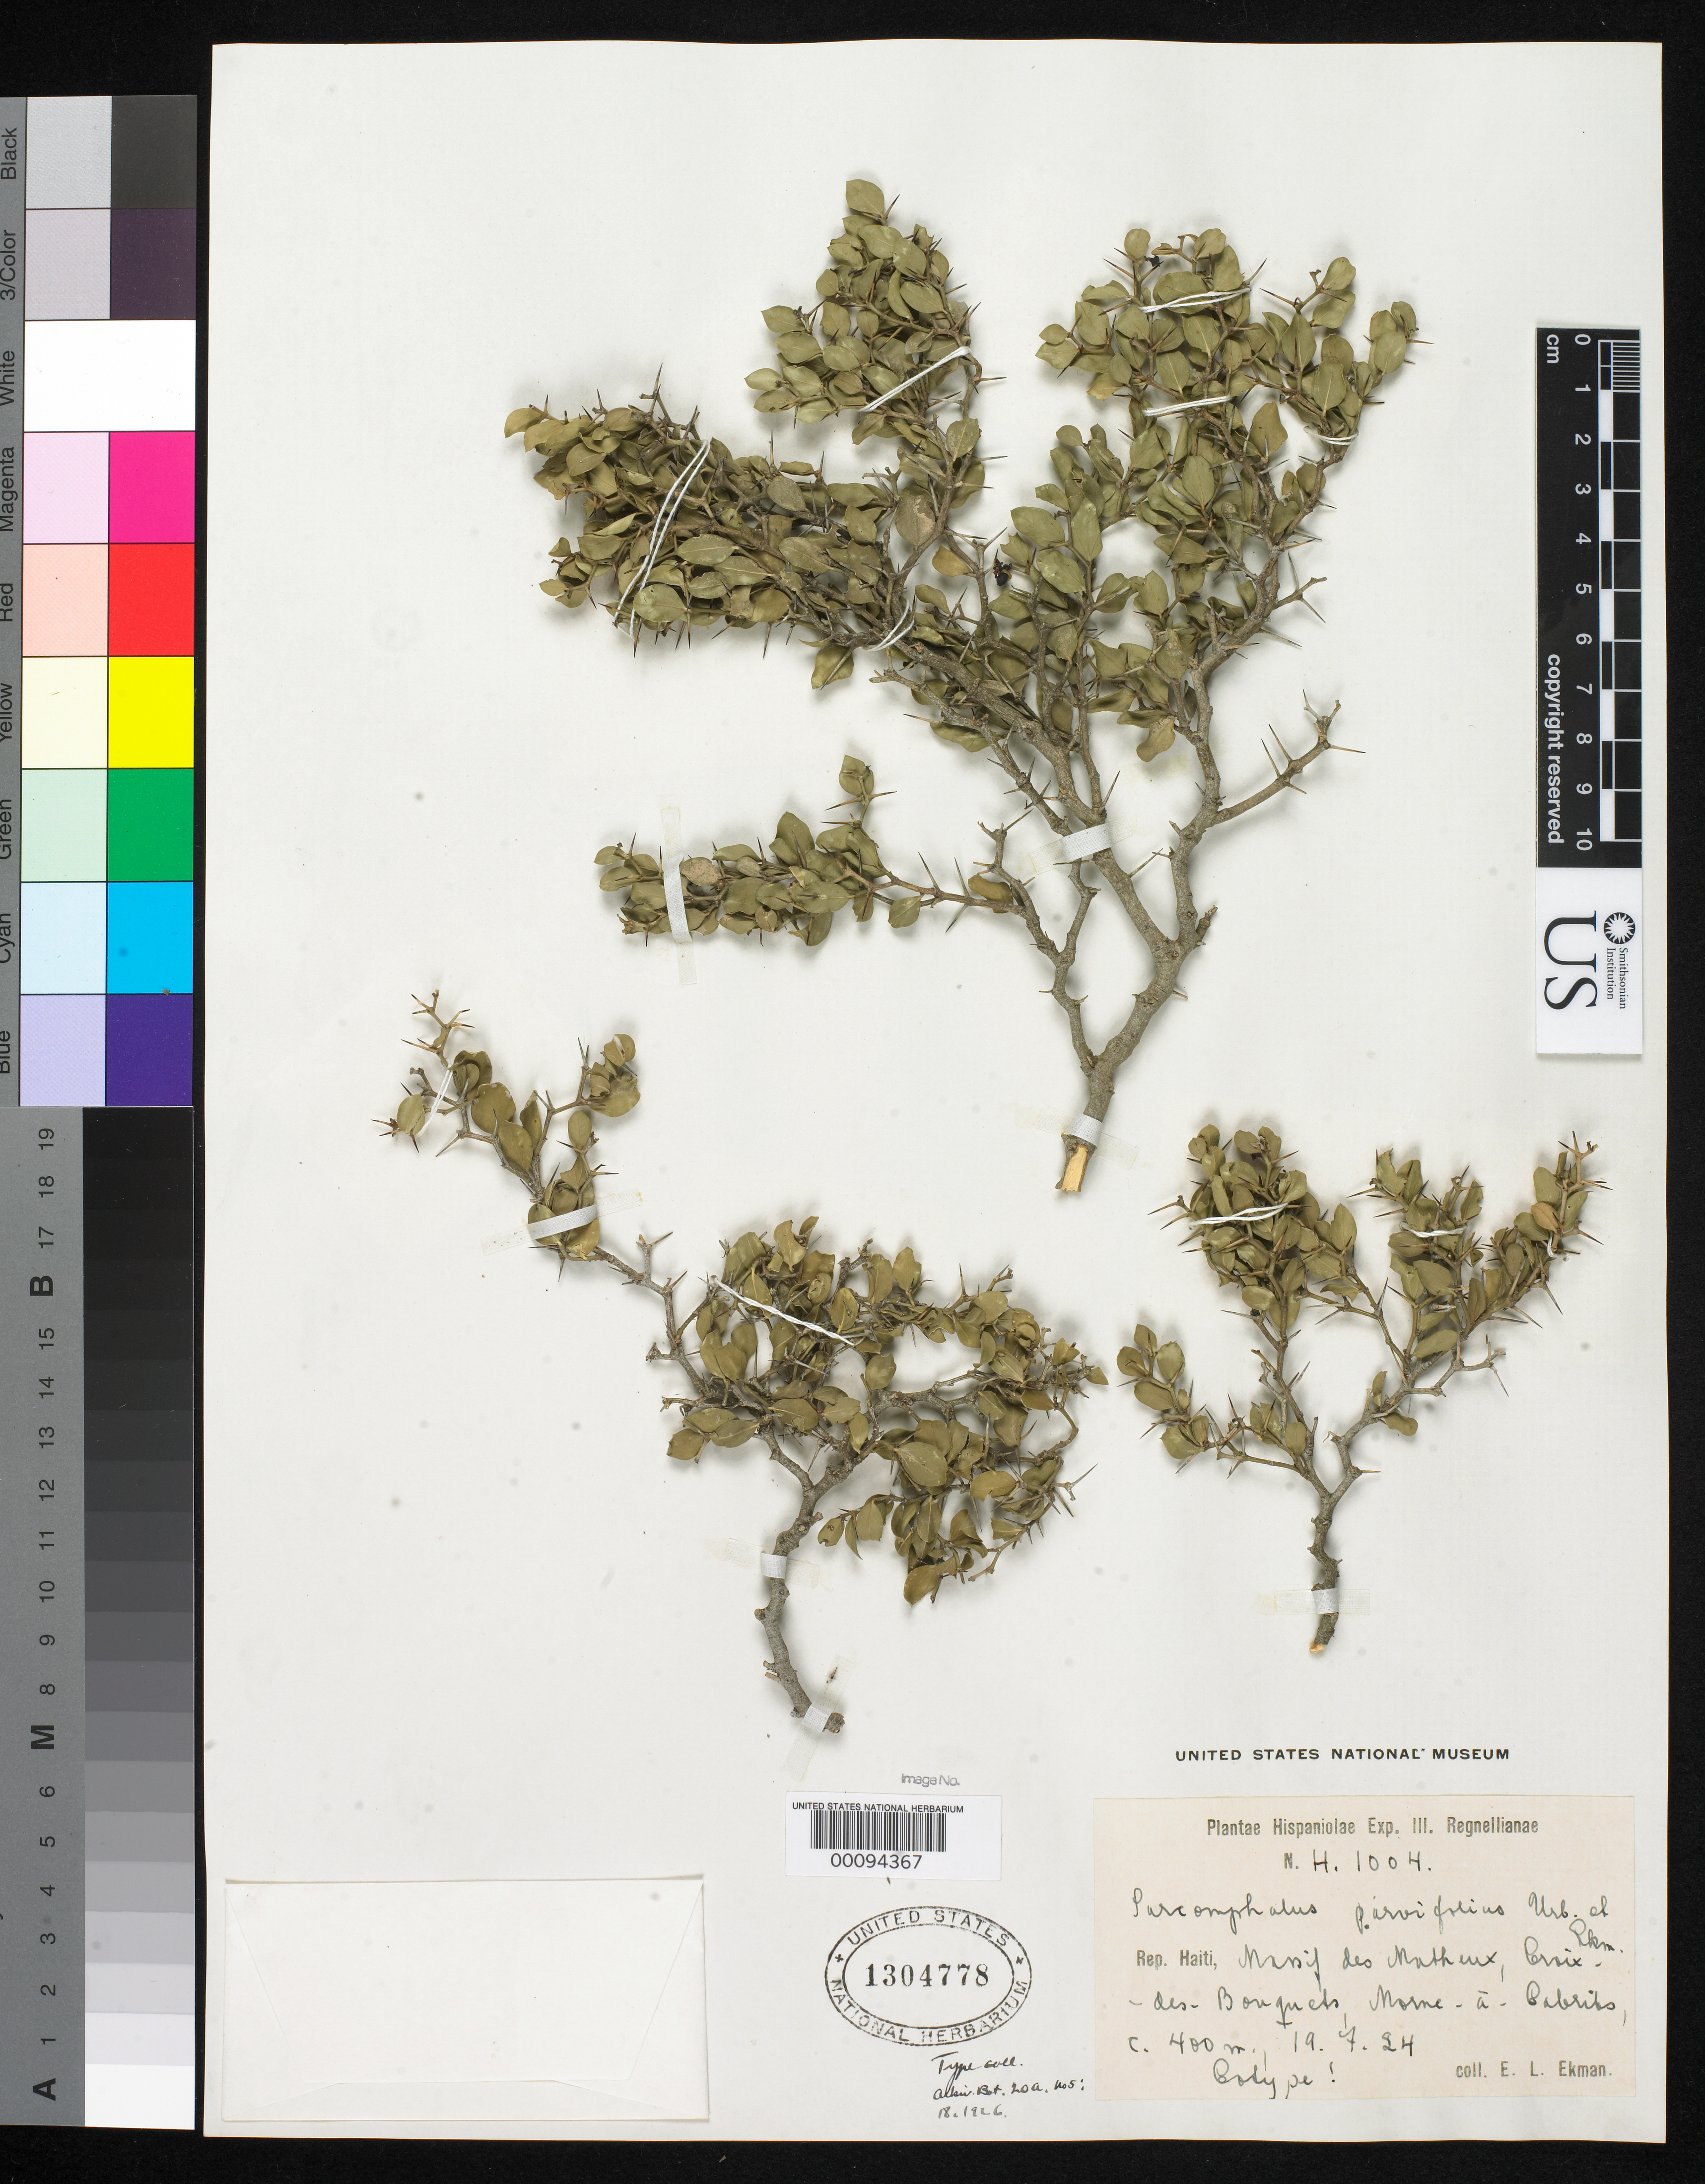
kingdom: Plantae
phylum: Tracheophyta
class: Magnoliopsida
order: Rosales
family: Rhamnaceae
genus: Sarcomphalus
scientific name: Sarcomphalus parvifolius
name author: Urb. & Ekman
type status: Isotype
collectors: E. L. Ekman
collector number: H 1004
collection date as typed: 19 Jul 1924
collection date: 1924-07-19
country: Haiti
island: Hispaniola Island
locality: Montagnes du Trou d'Eau ad Morne a Cabrits.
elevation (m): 200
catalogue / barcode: US 1304778